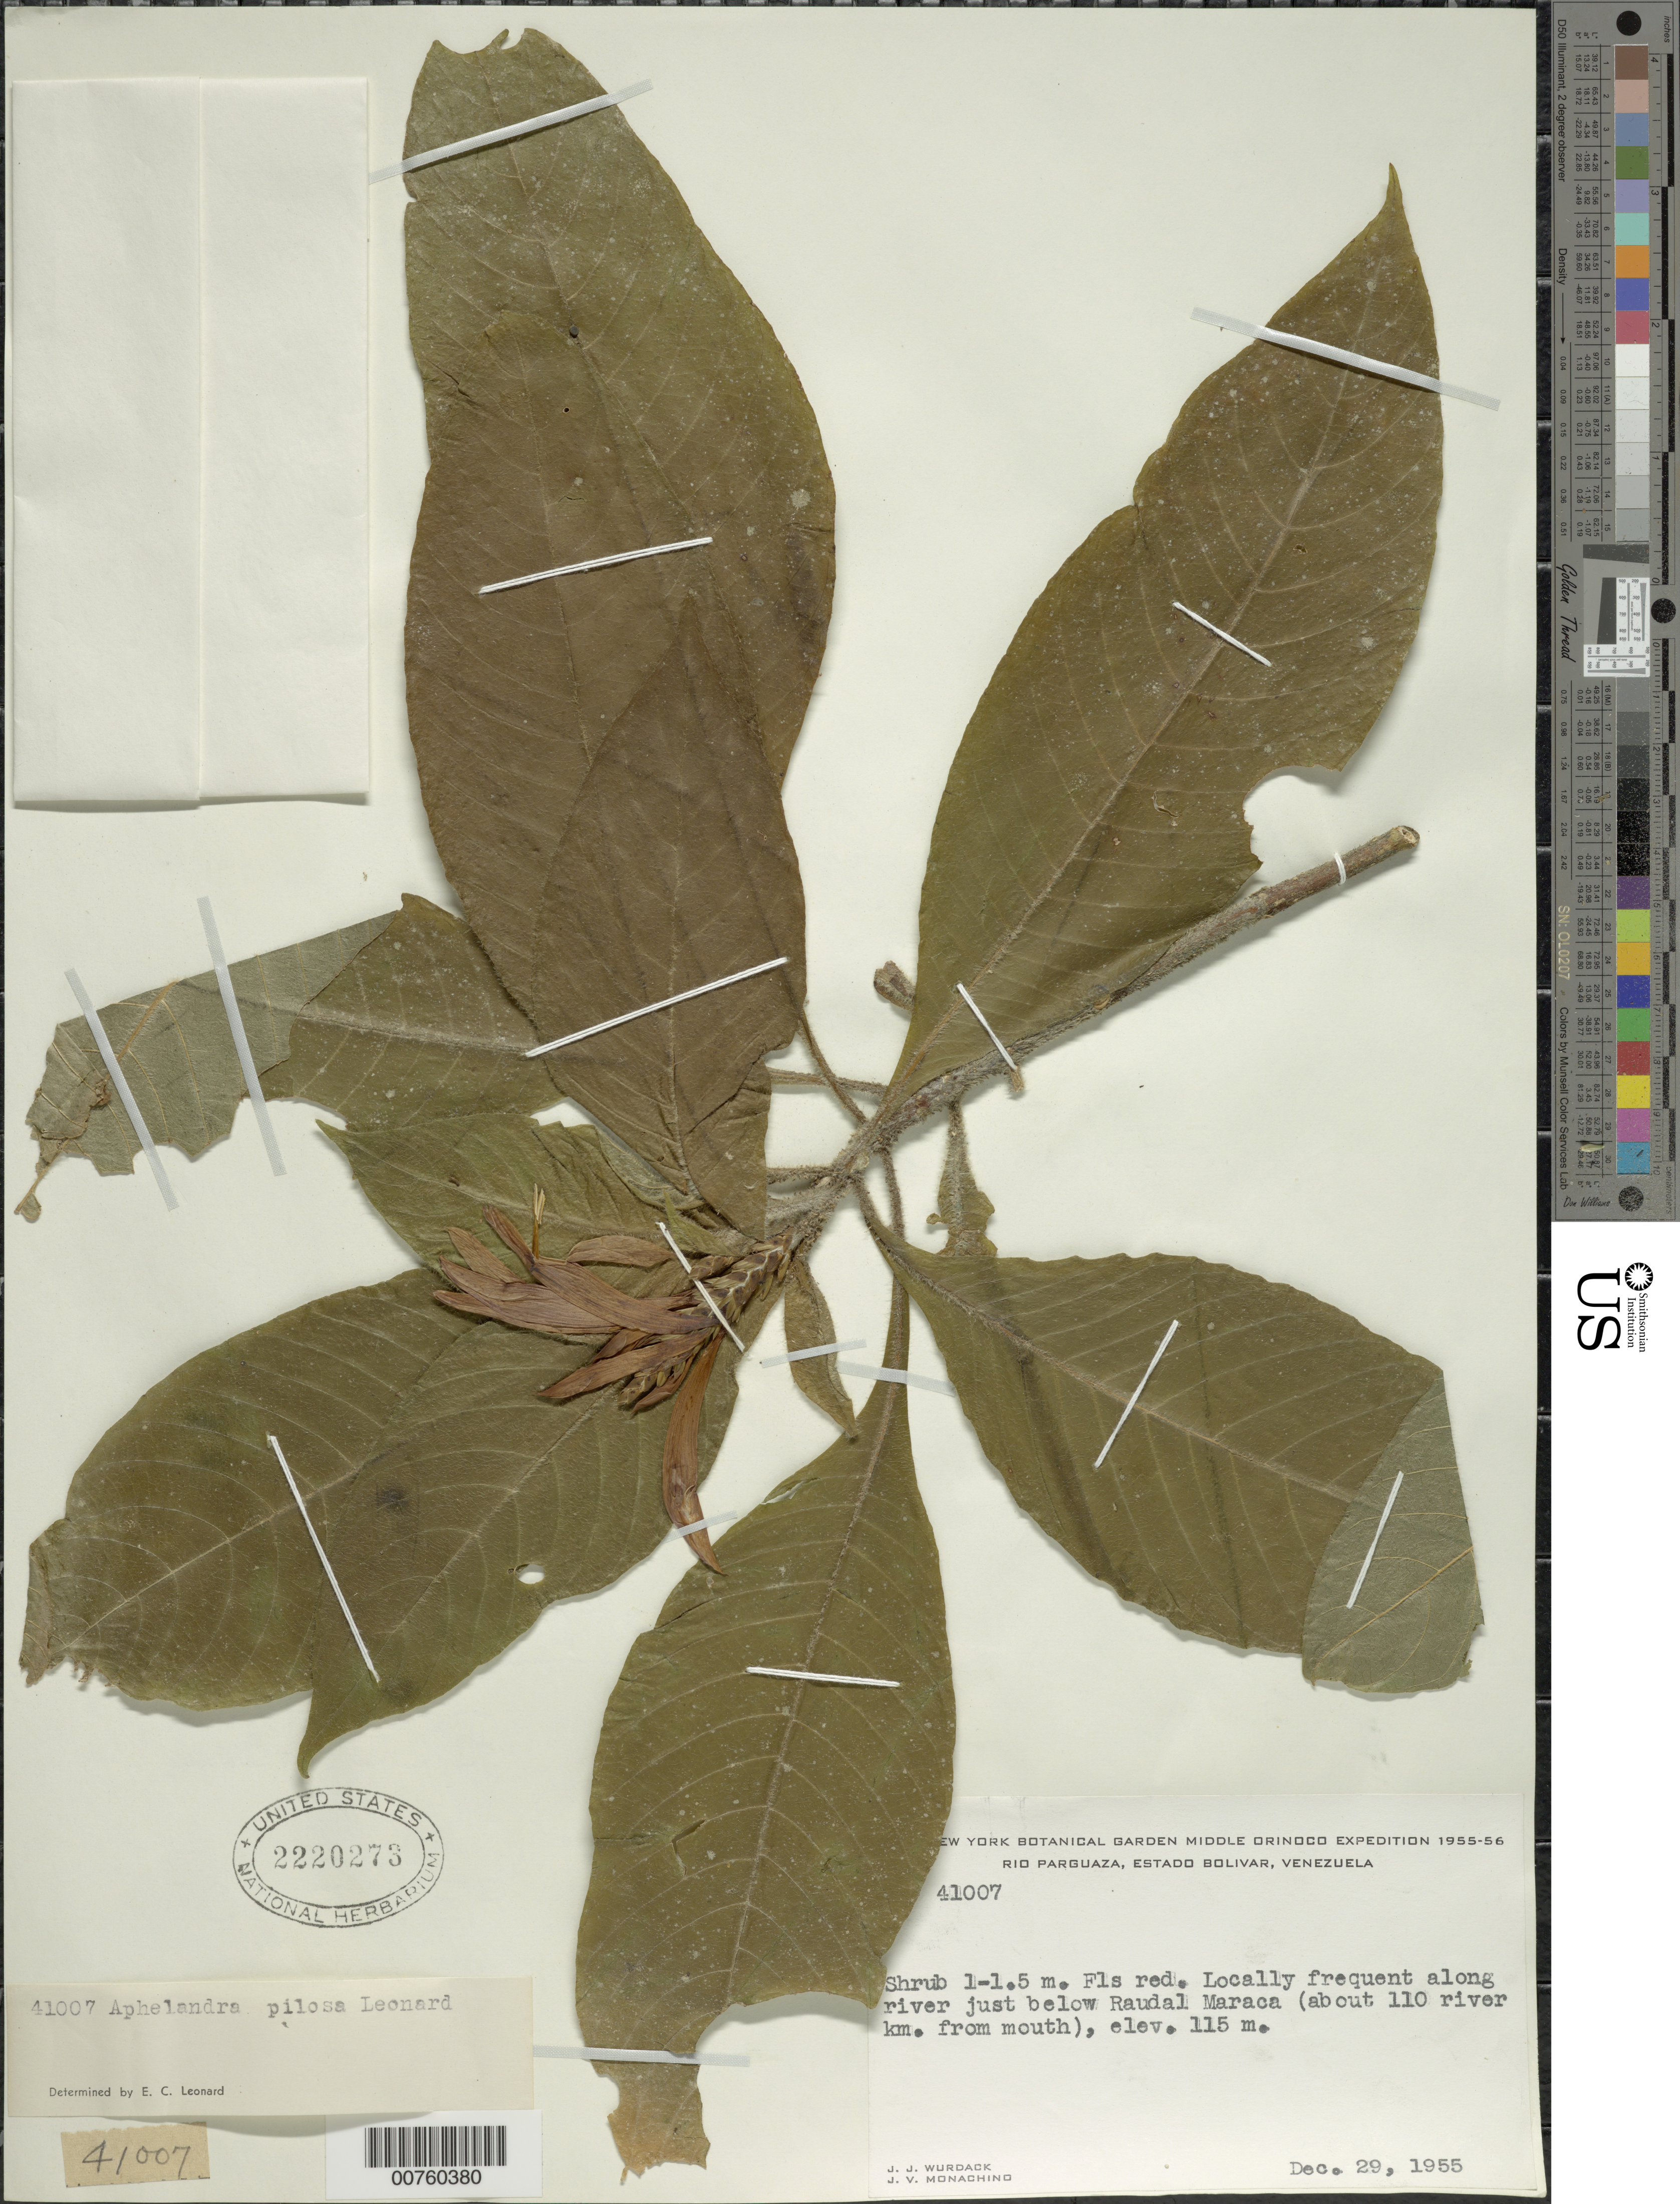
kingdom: Plantae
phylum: Tracheophyta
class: Magnoliopsida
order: Lamiales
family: Acanthaceae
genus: Aphelandra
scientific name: Aphelandra pilosa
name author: Leonard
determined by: Leonard, Emery C., (US)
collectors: J. J. Wurdack & J. V. Monachino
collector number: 41007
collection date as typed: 29-Dec-55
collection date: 1955-12-29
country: Venezuela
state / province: Bolívar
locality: Río Parguaza, just below Raudal Maraca (about 110 river km from mouth)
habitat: Along river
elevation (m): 115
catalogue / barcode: US 2220273